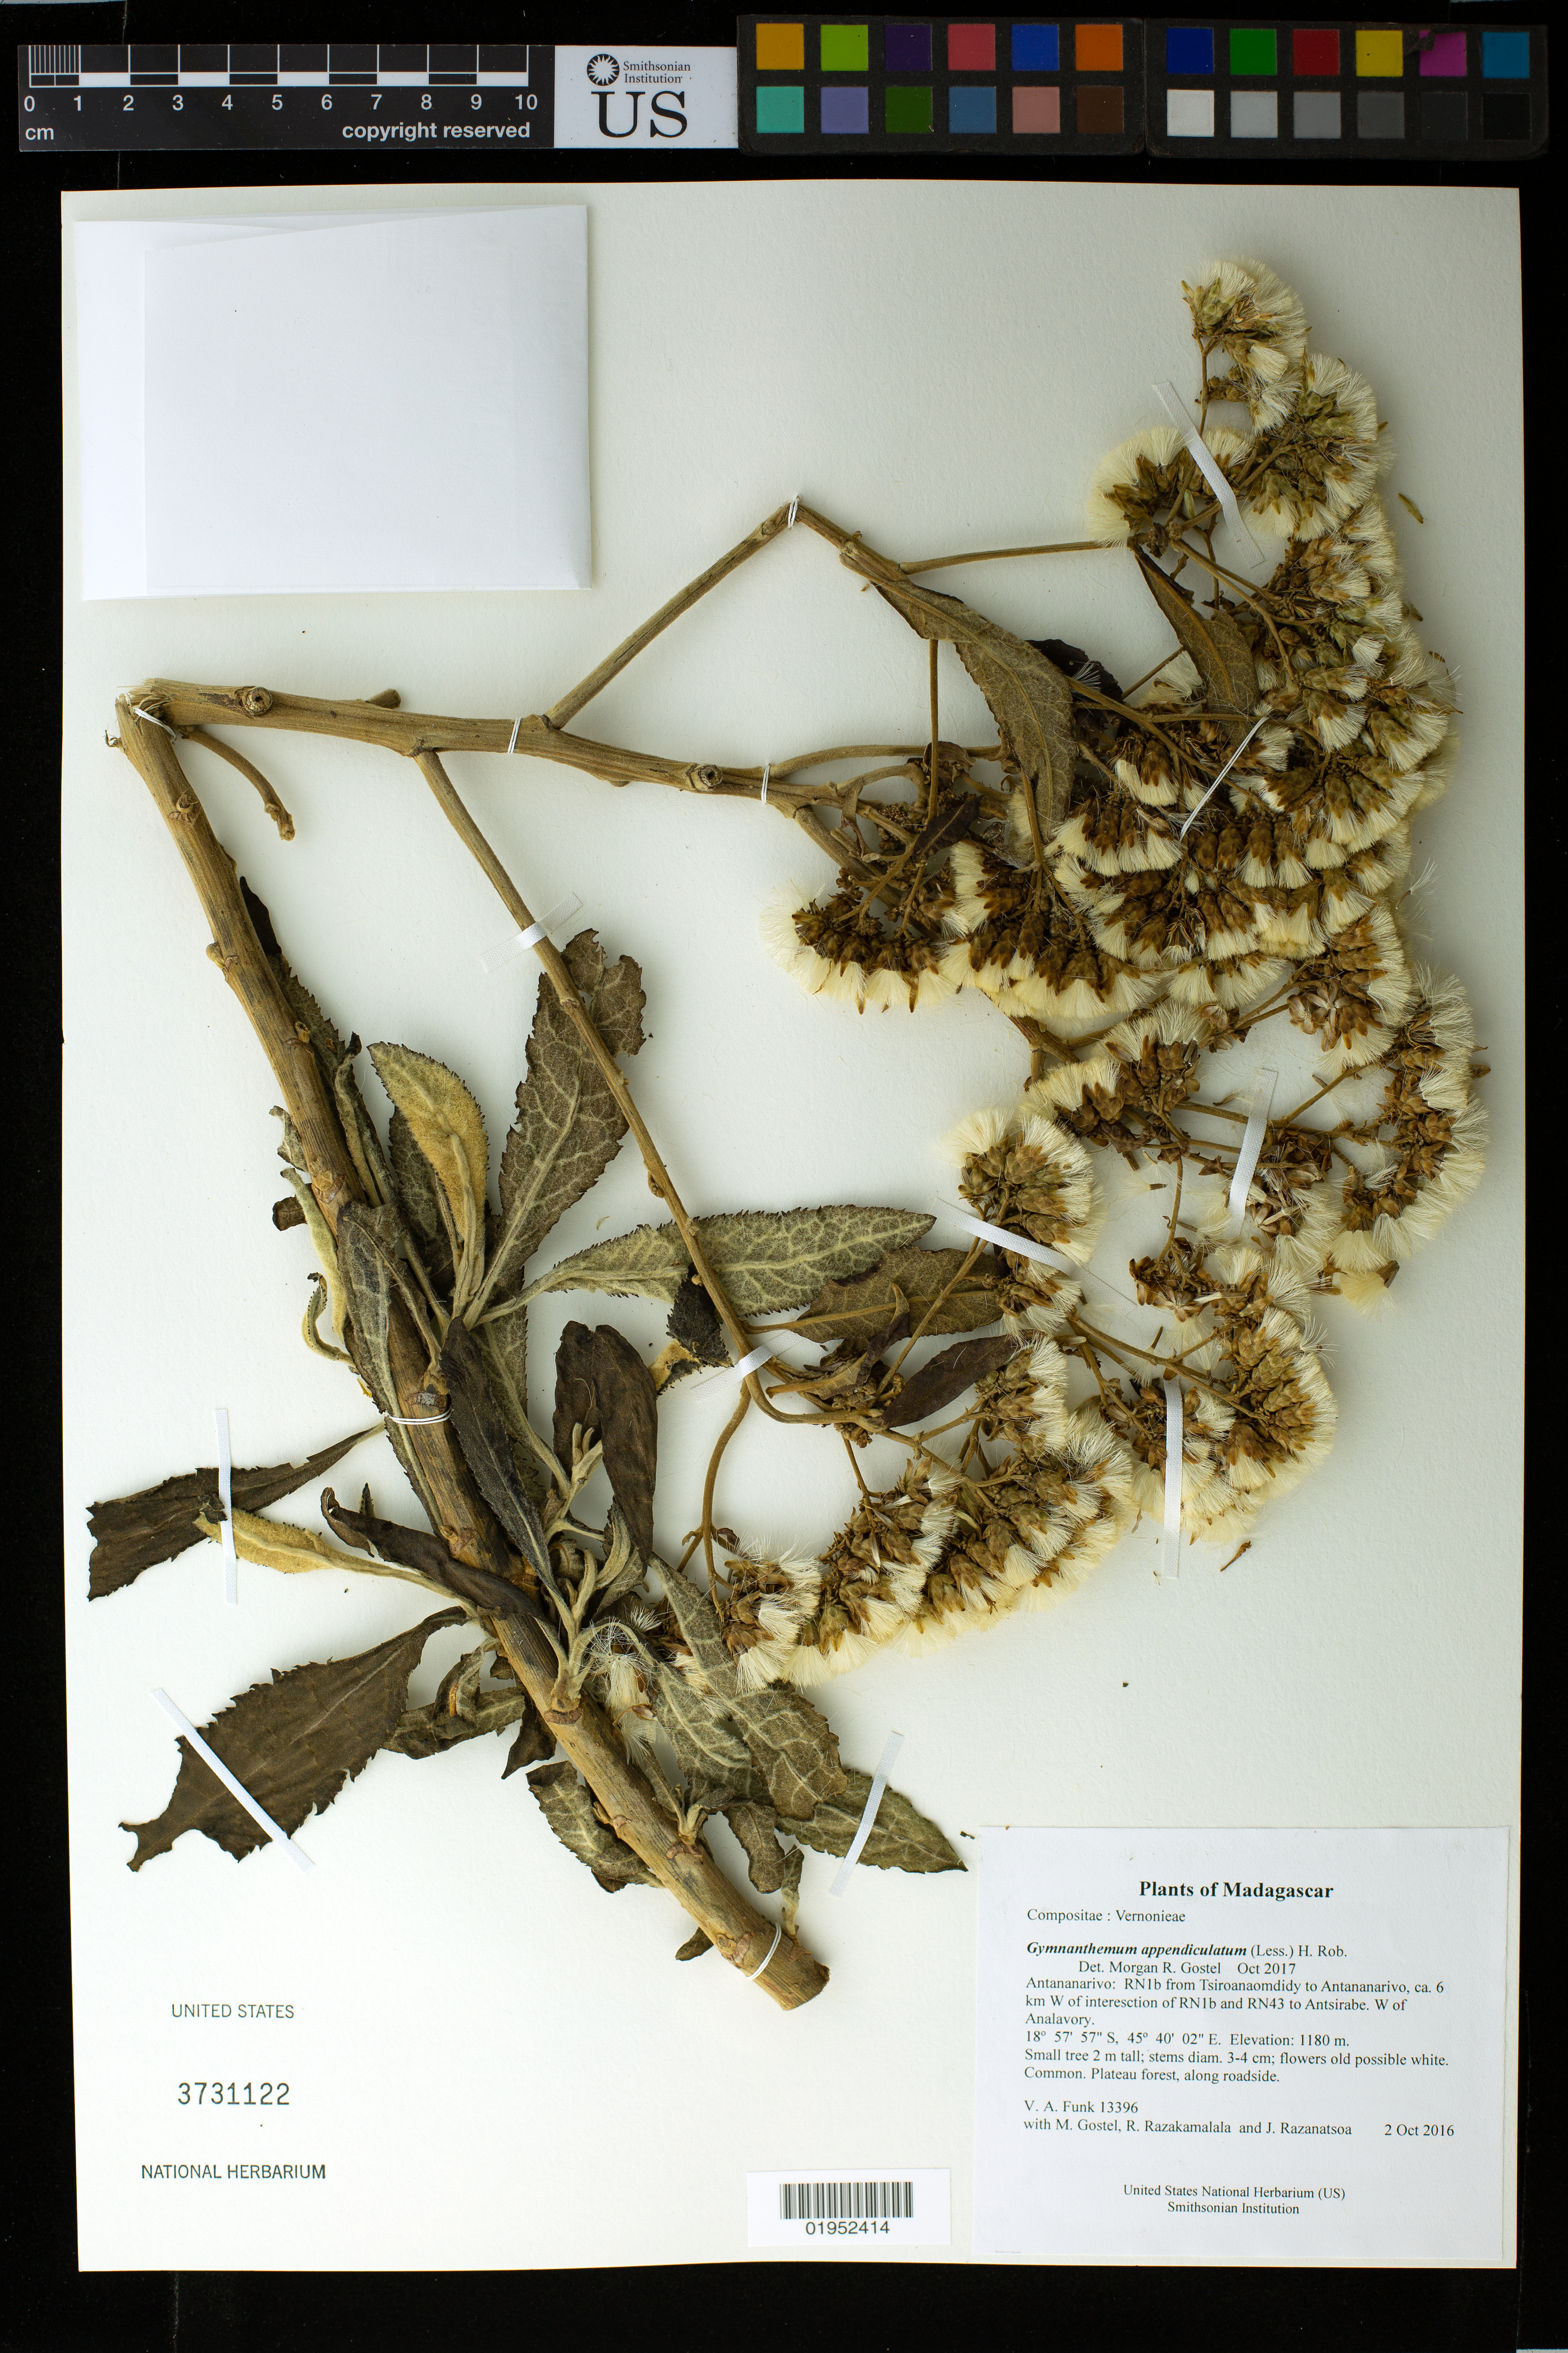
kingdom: Plantae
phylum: Tracheophyta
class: Magnoliopsida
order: Asterales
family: Asteraceae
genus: Gymnanthemum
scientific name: Gymnanthemum appendiculatum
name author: (Less.) H. Rob.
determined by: Gostel, M. R.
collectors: M. R. Gostel, R. Razakamalala & J. Razanatsoa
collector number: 13396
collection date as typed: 2 Oct 2016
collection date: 2016-10-02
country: Madagascar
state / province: Bongolava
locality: RN1b from Tsiroanaomdidy to Antananarivo, ca. 6 km W of interesction of RN1b and RN43 to Antsirabe. W of Analavory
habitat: Plateau forest, along roadside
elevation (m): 1180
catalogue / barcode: US 3731122